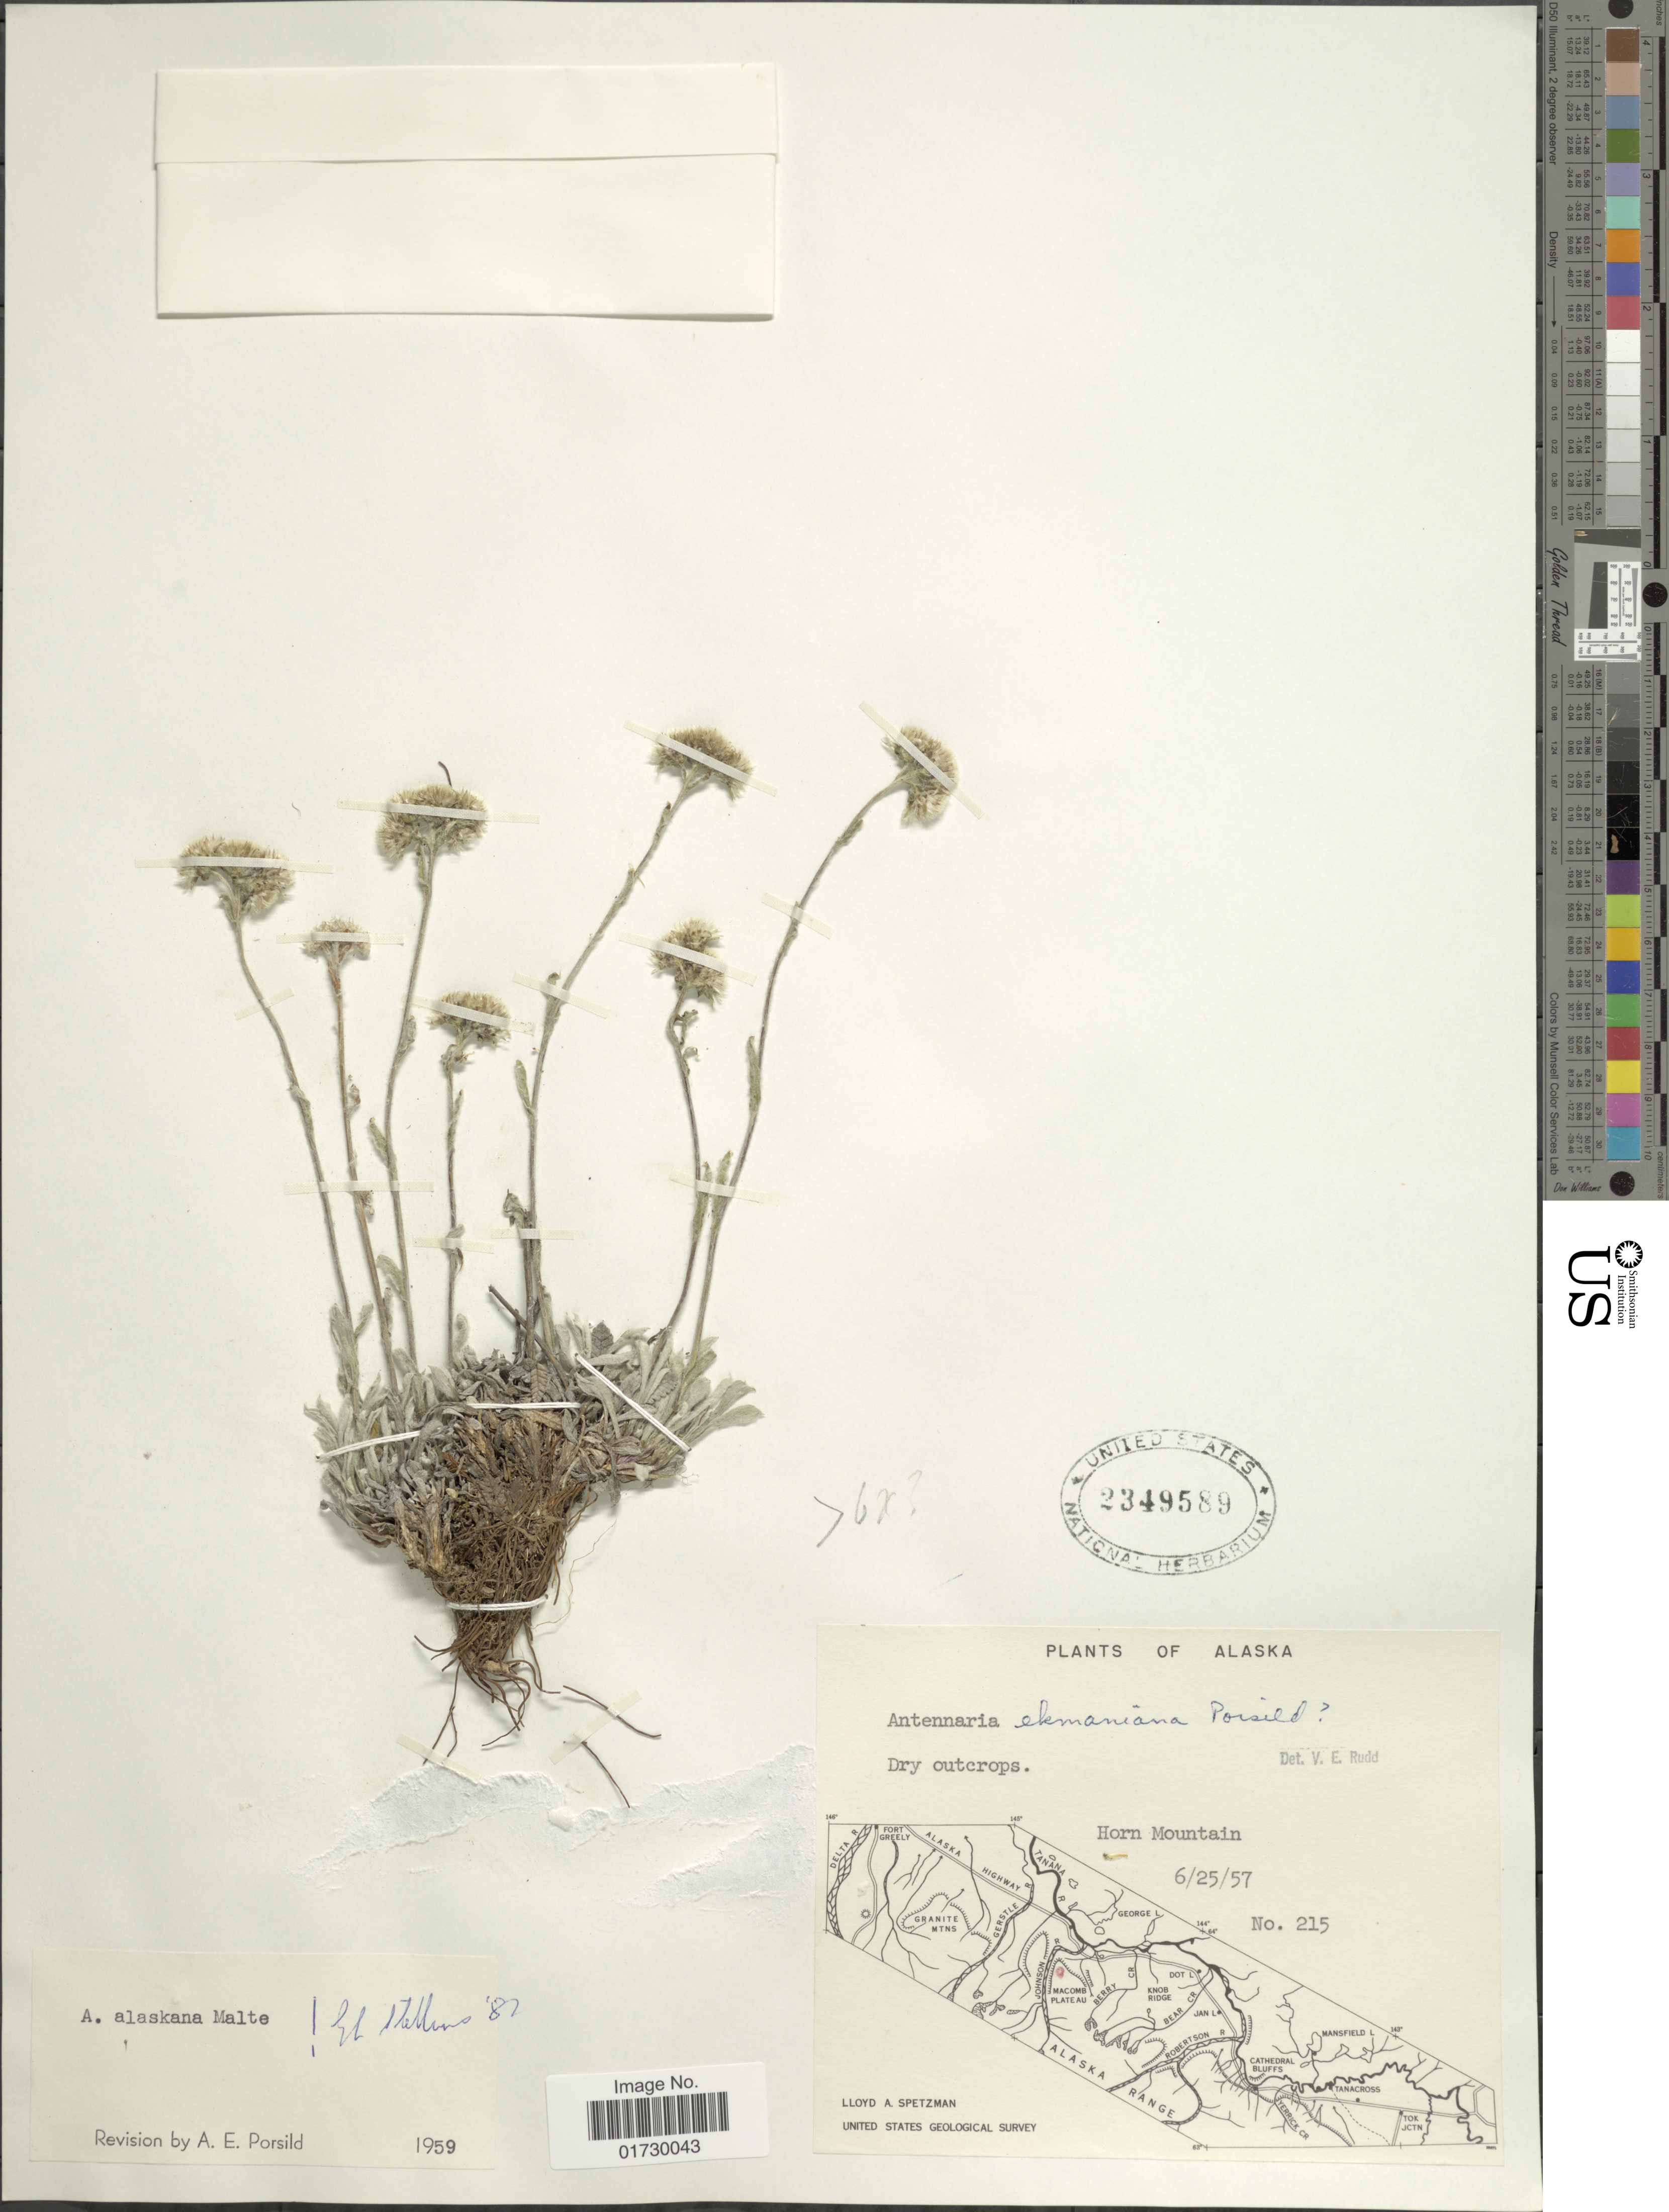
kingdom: Plantae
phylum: Tracheophyta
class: Magnoliopsida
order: Asterales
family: Asteraceae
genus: Antennaria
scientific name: Antennaria alaskana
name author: Malte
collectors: L. Spetzman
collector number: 215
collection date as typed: Transcribed d/m/y: 25/6/57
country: United States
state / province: Alaska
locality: Horn Mountain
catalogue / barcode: US 2349589